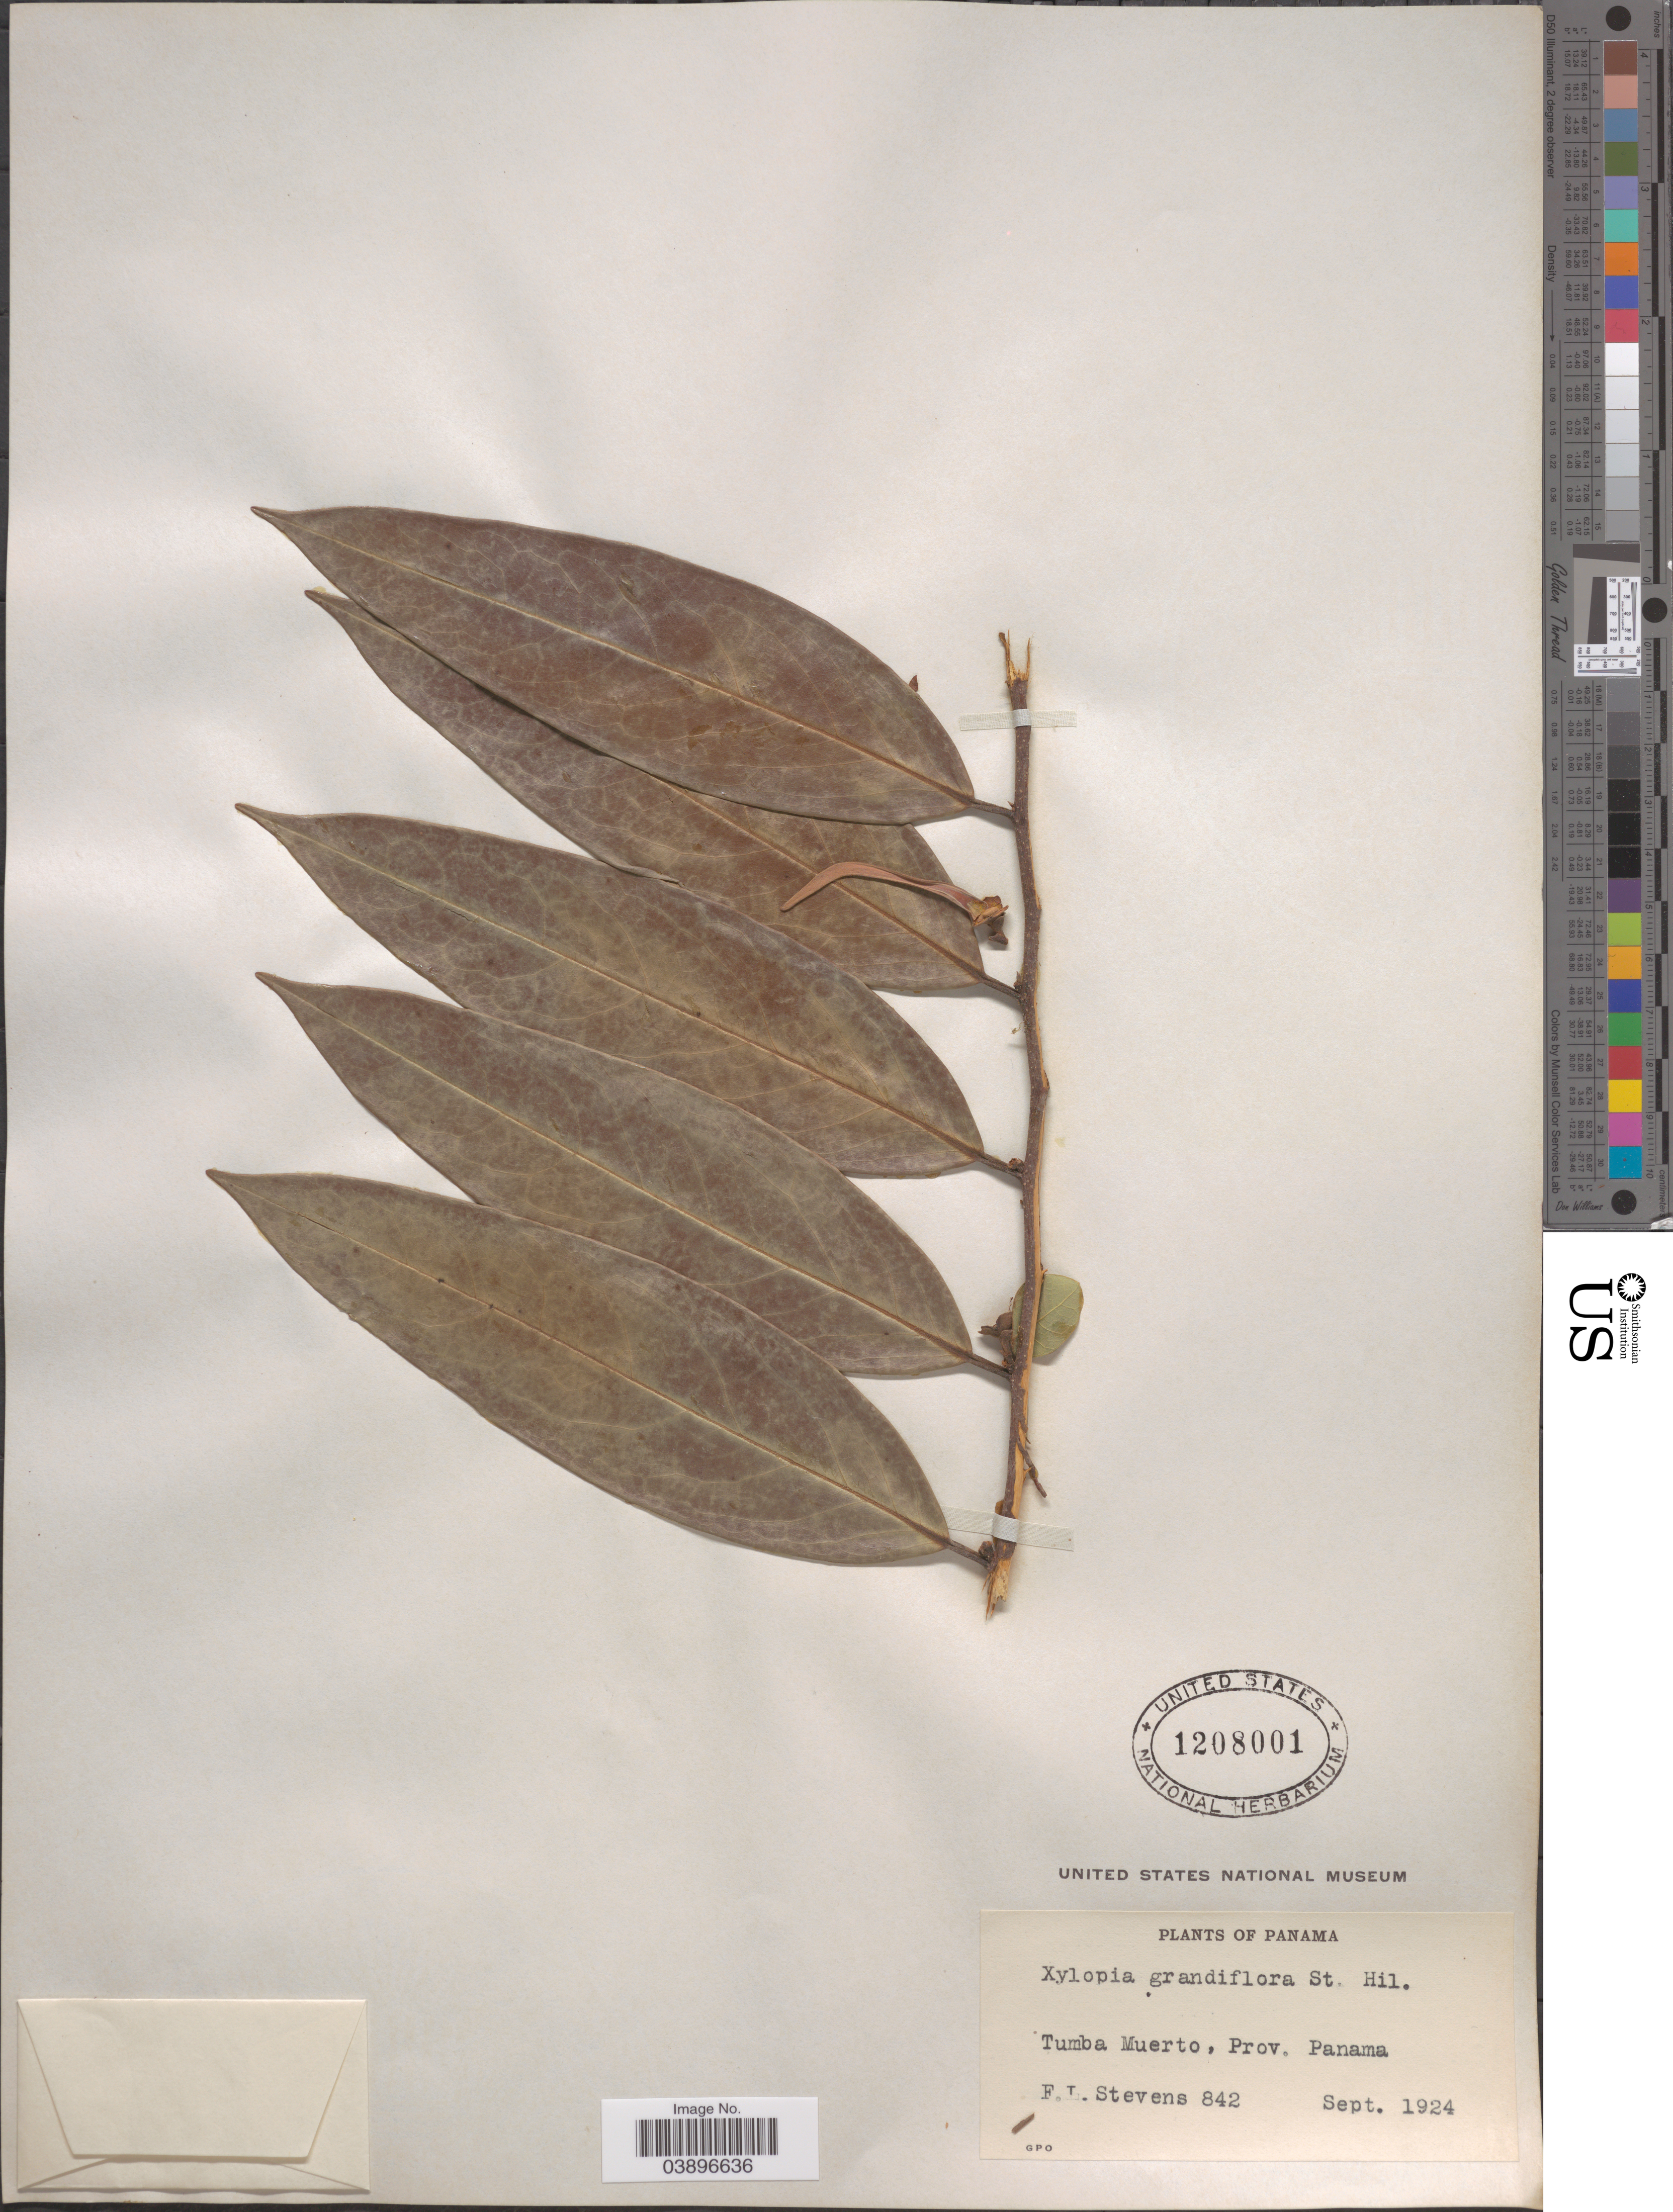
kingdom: Plantae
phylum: Tracheophyta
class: Magnoliopsida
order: Magnoliales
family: Annonaceae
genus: Xylopia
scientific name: Xylopia aromatica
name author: (Lam.) Mart.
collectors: F. L. Stevens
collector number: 842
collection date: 1924-09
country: Panama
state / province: Panamá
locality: Tumba Muerto, Prov. Panama.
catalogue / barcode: US 1208001